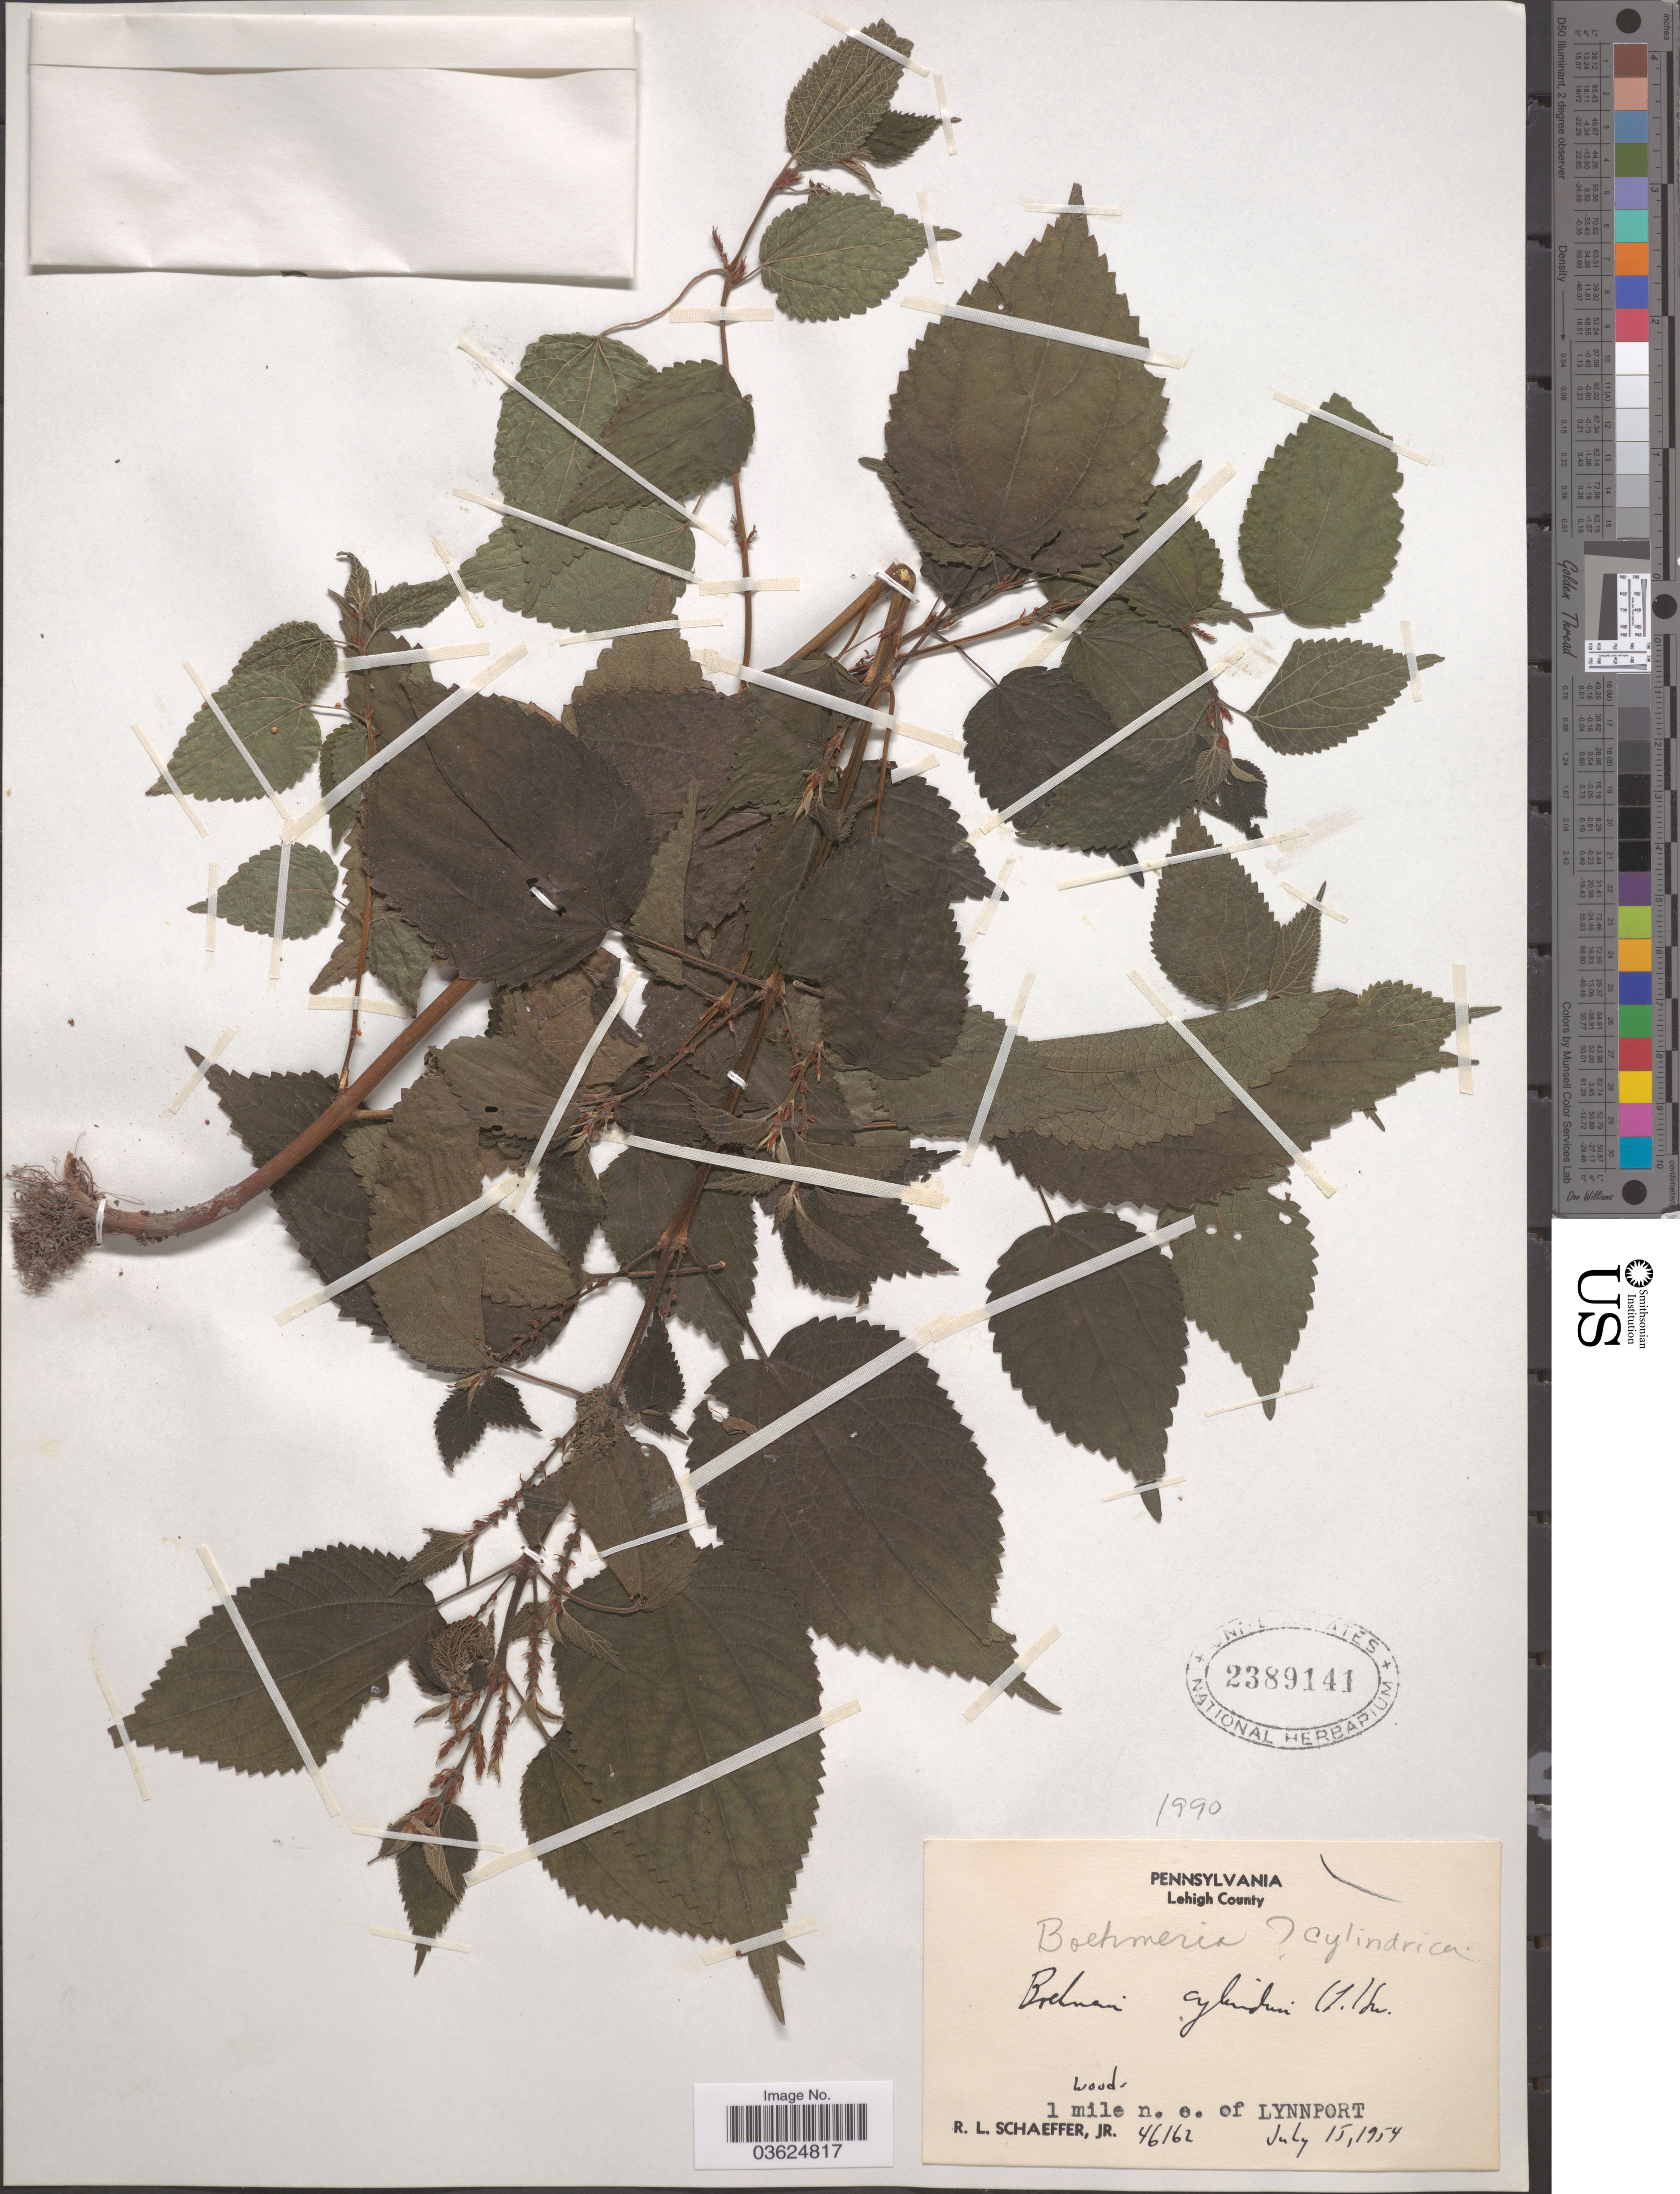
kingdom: Plantae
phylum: Tracheophyta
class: Magnoliopsida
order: Rosales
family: Urticaceae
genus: Boehmeria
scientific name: Boehmeria cylindrica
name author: (L.) Sw.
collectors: R. L. Schaeffer Jr.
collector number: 46162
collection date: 1954-07-15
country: United States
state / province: Pennsylvania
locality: Lehigh County. 1 mile n. e. of Lynnport.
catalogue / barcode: US 2389141